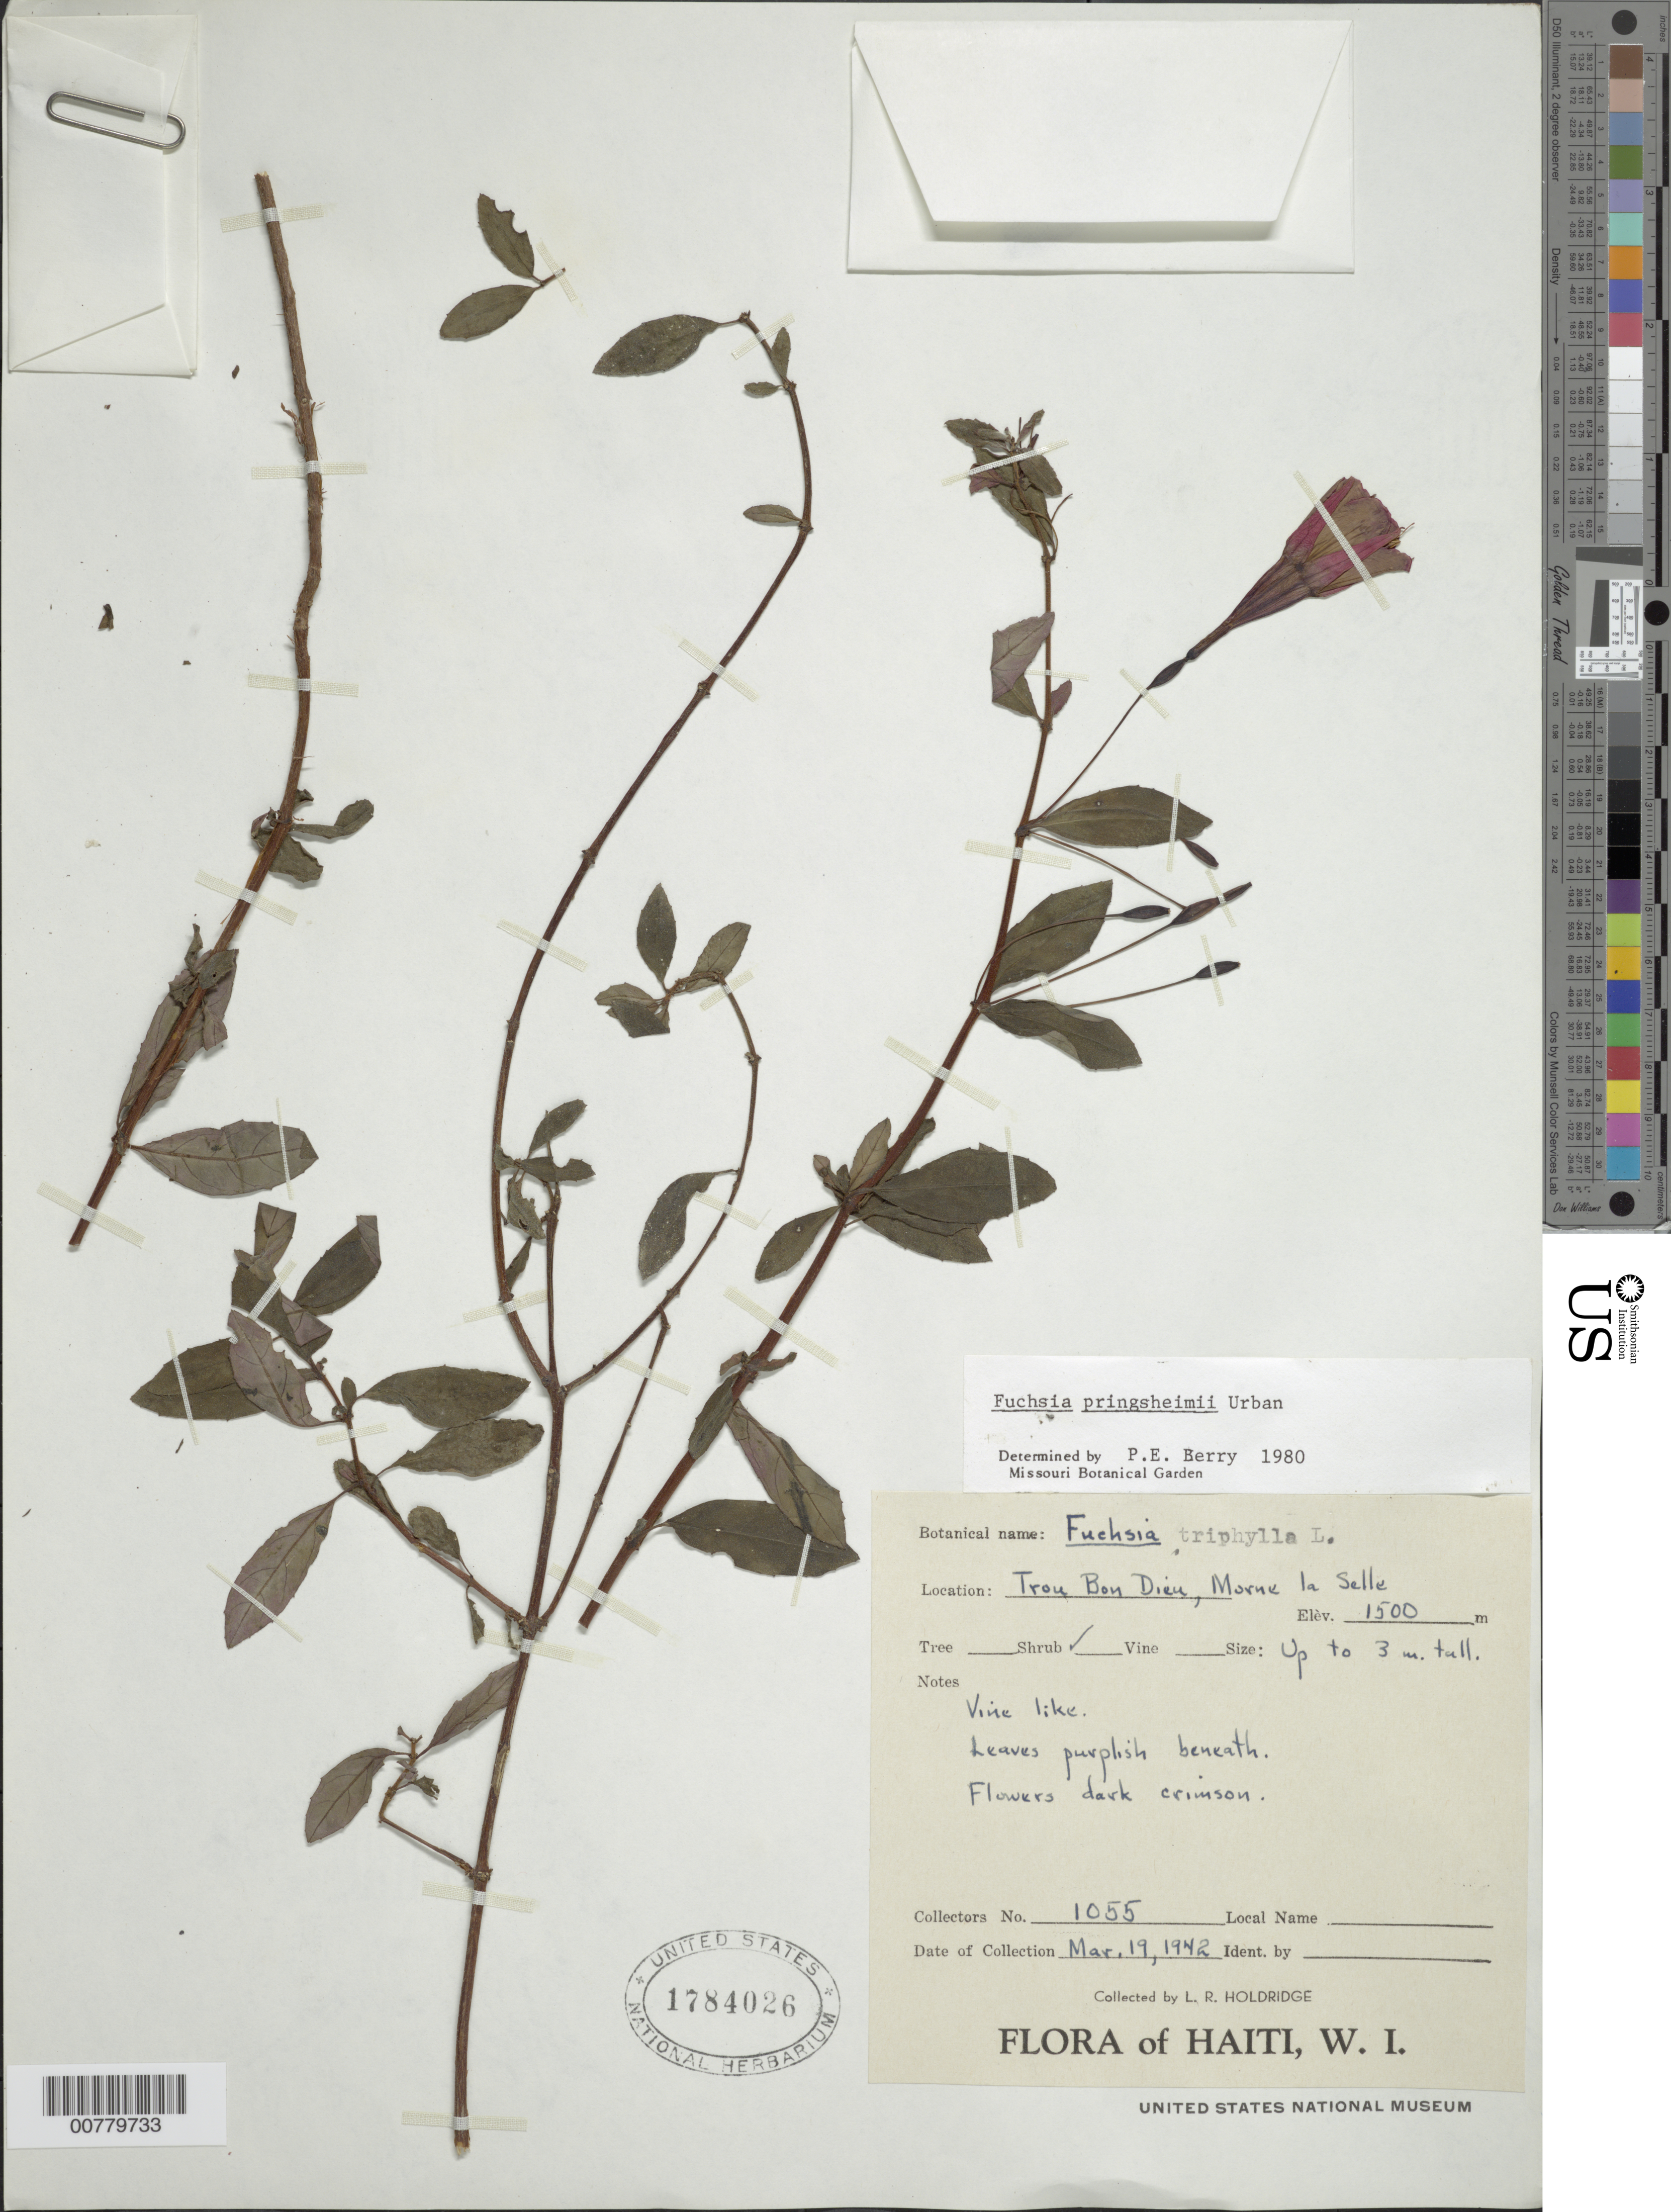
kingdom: Plantae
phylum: Tracheophyta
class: Magnoliopsida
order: Myrtales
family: Onagraceae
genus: Fuchsia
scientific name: Fuchsia triphylla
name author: L.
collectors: L. Holdridge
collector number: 1055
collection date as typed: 19 Mar 1942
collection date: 1942-03-19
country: Haiti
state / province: Nord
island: Hispaniola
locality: Trou Bon Dieu, Morne la Selle.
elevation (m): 1500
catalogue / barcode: US 1784026